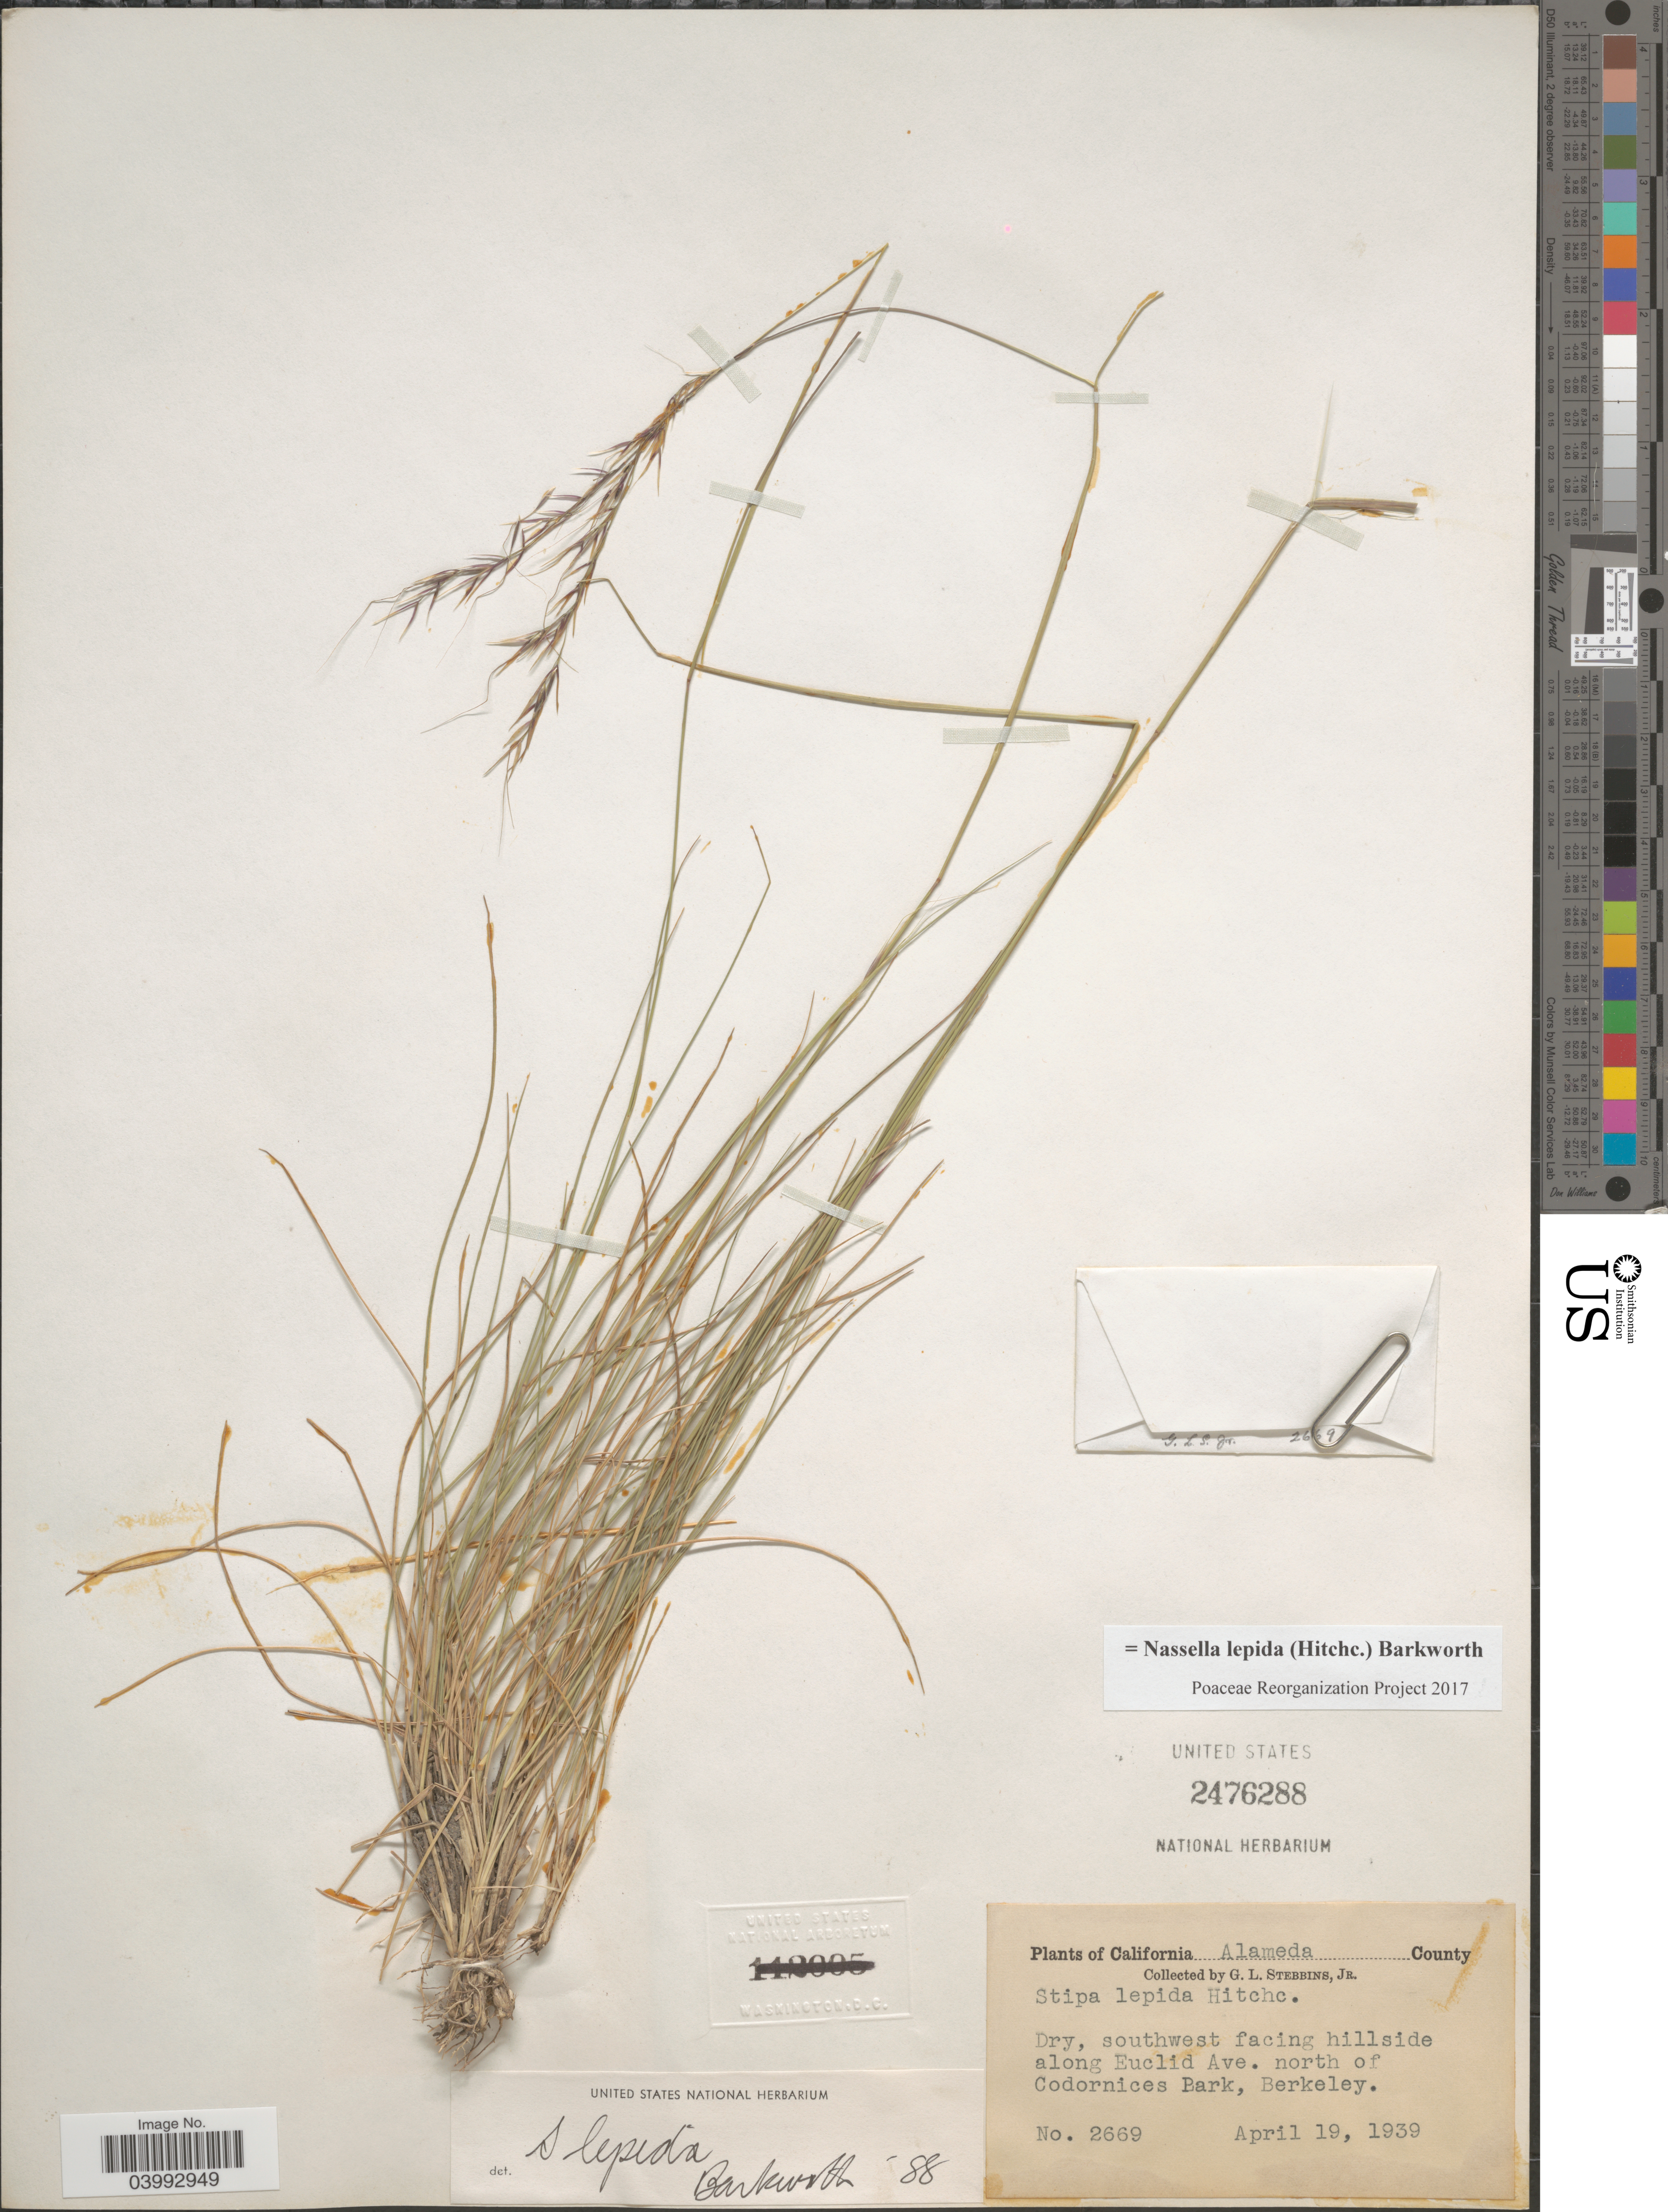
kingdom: Plantae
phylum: Tracheophyta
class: Liliopsida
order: Poales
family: Poaceae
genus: Nassella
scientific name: Nassella lepida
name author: (Hitchc.) Barkworth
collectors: G. L. Stebbins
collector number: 2669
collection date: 1939-04-19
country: United States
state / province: California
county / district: Alameda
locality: Alameda County. Dry, southwest facing hillside along Euclid Ave. north of Codornices Park, Berkeley.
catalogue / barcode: US 2476288